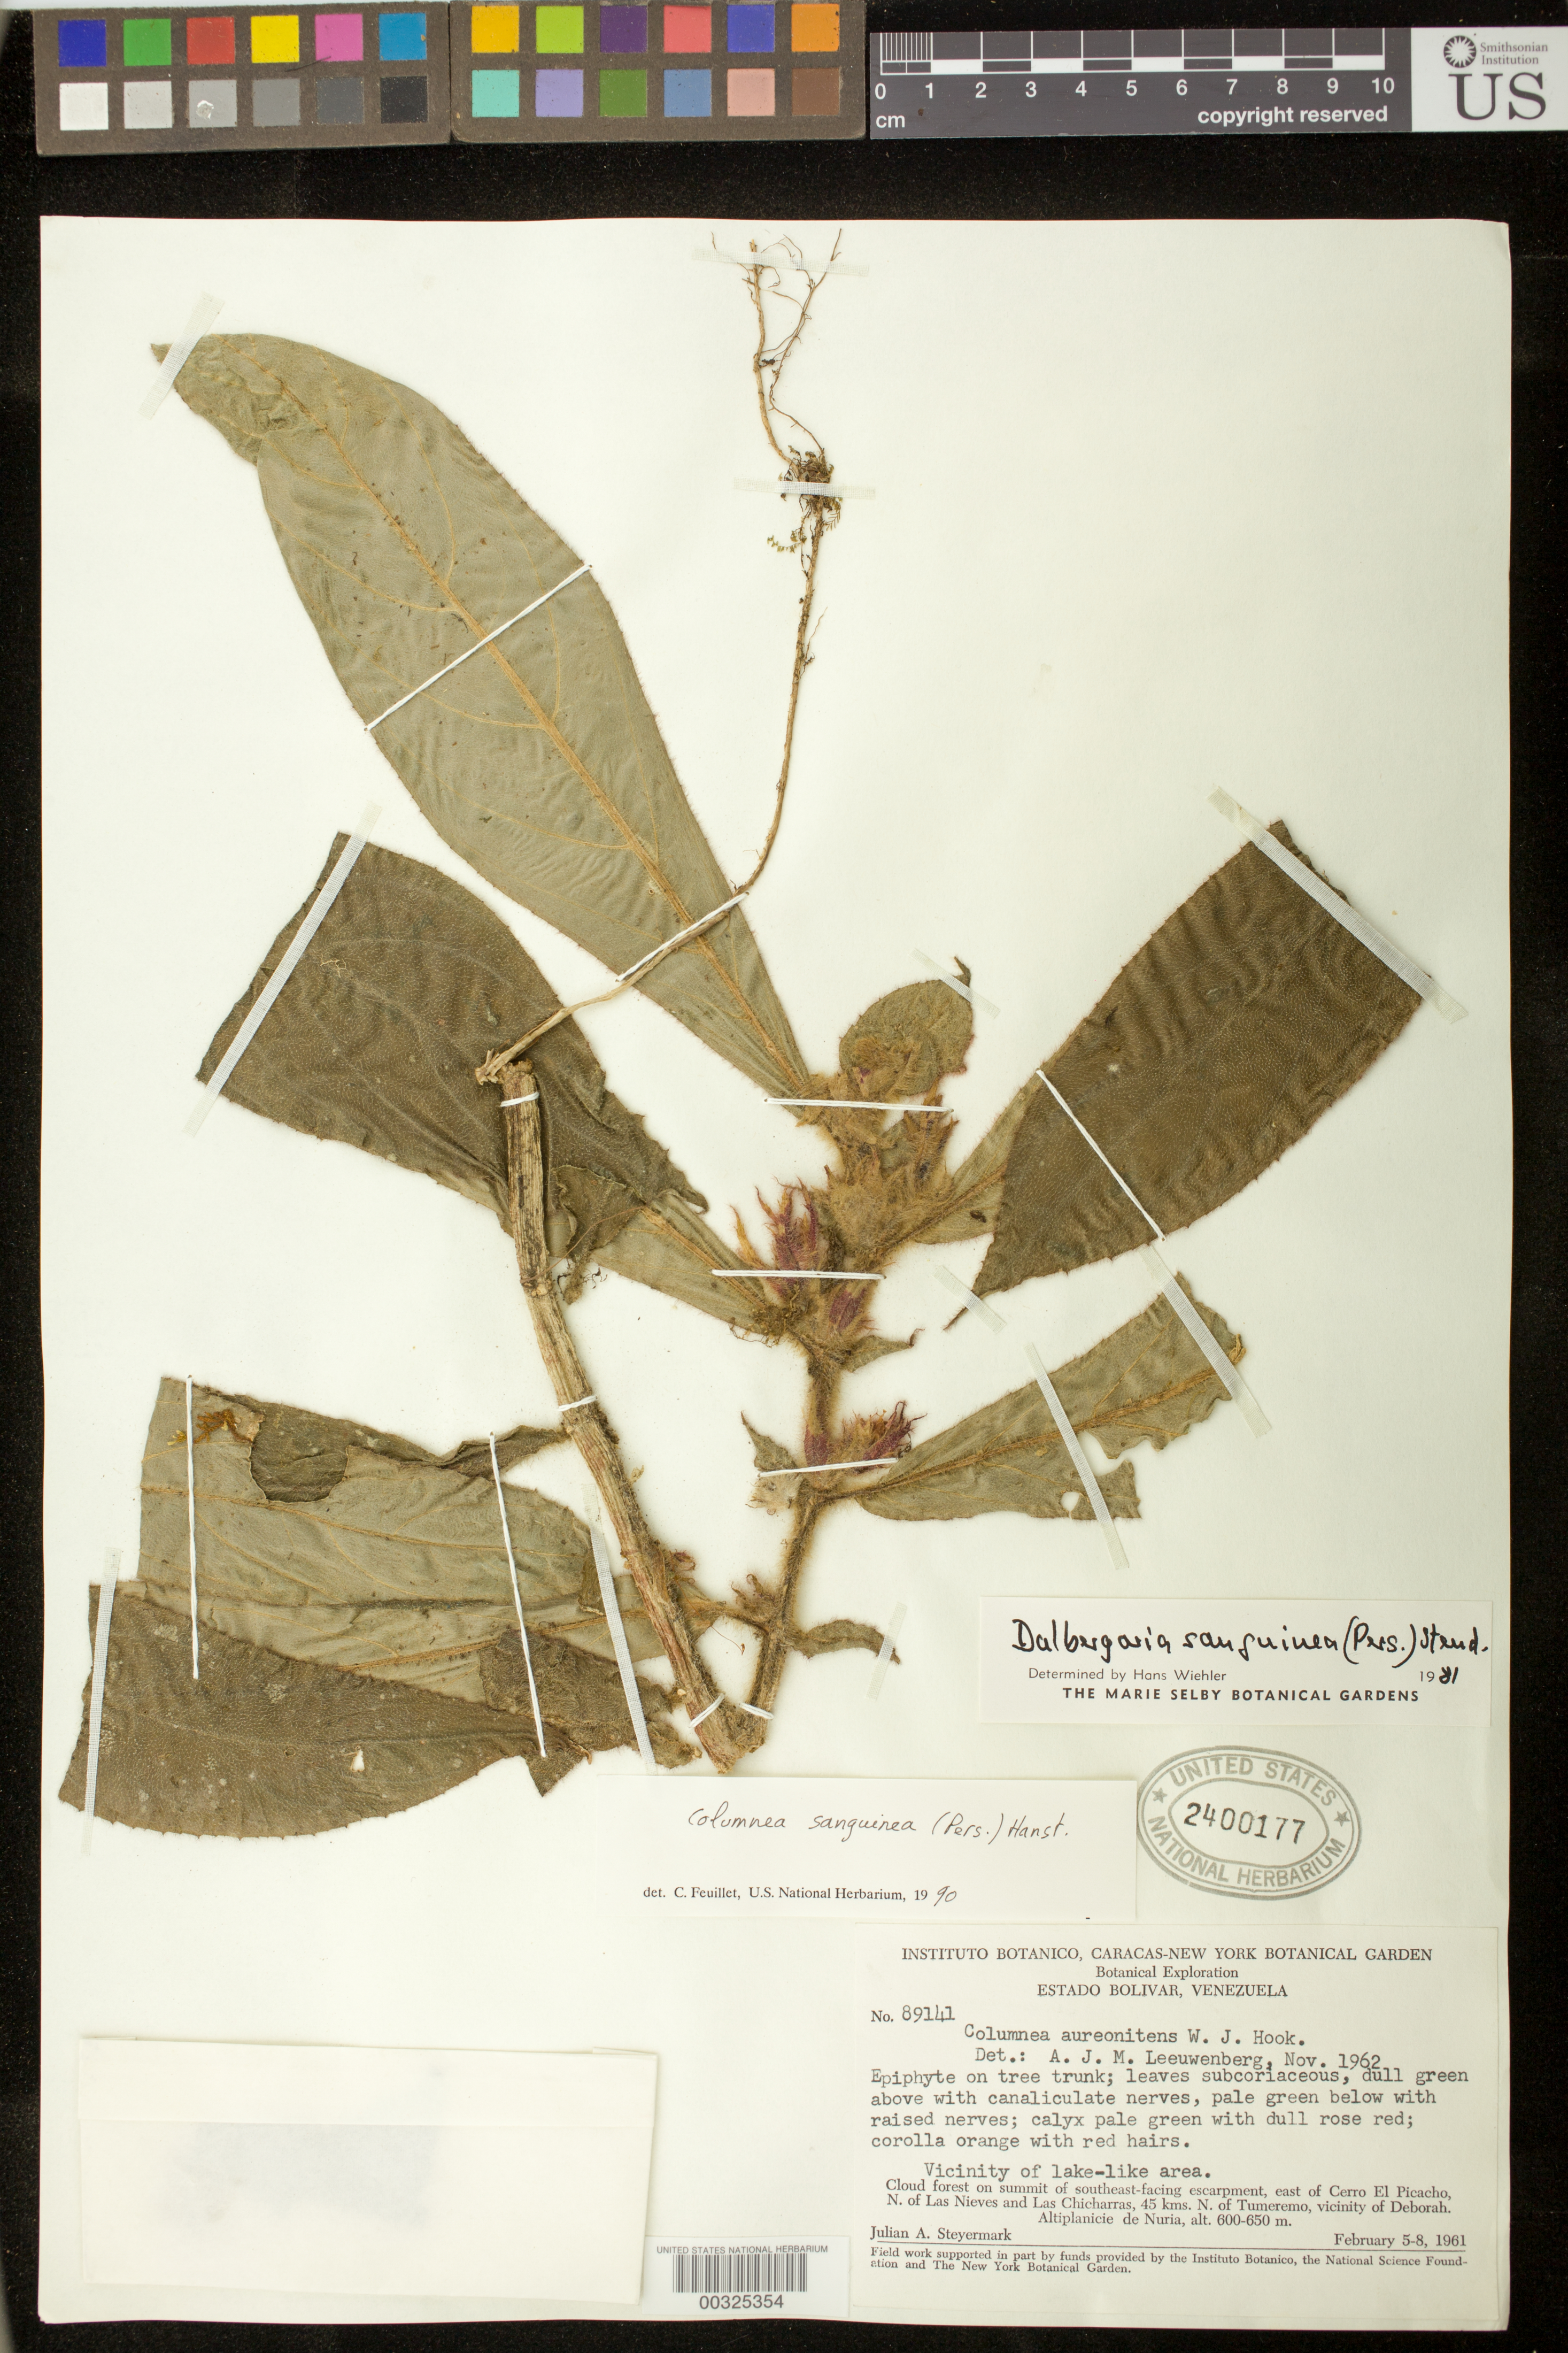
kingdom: Plantae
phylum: Tracheophyta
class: Magnoliopsida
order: Lamiales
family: Gesneriaceae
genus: Columnea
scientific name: Columnea sanguinea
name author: (Pers.) Hanst.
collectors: J. Steyermark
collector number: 89141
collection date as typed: Feb 1961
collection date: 1961-02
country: Venezuela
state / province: Bolívar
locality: Vicinity of lake-like area, E of Cerro El Picacho, N of Las Nieves and Las Chicharras,45 km N of Tumeremo, vicinity of Deborah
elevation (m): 600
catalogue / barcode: US 2400177